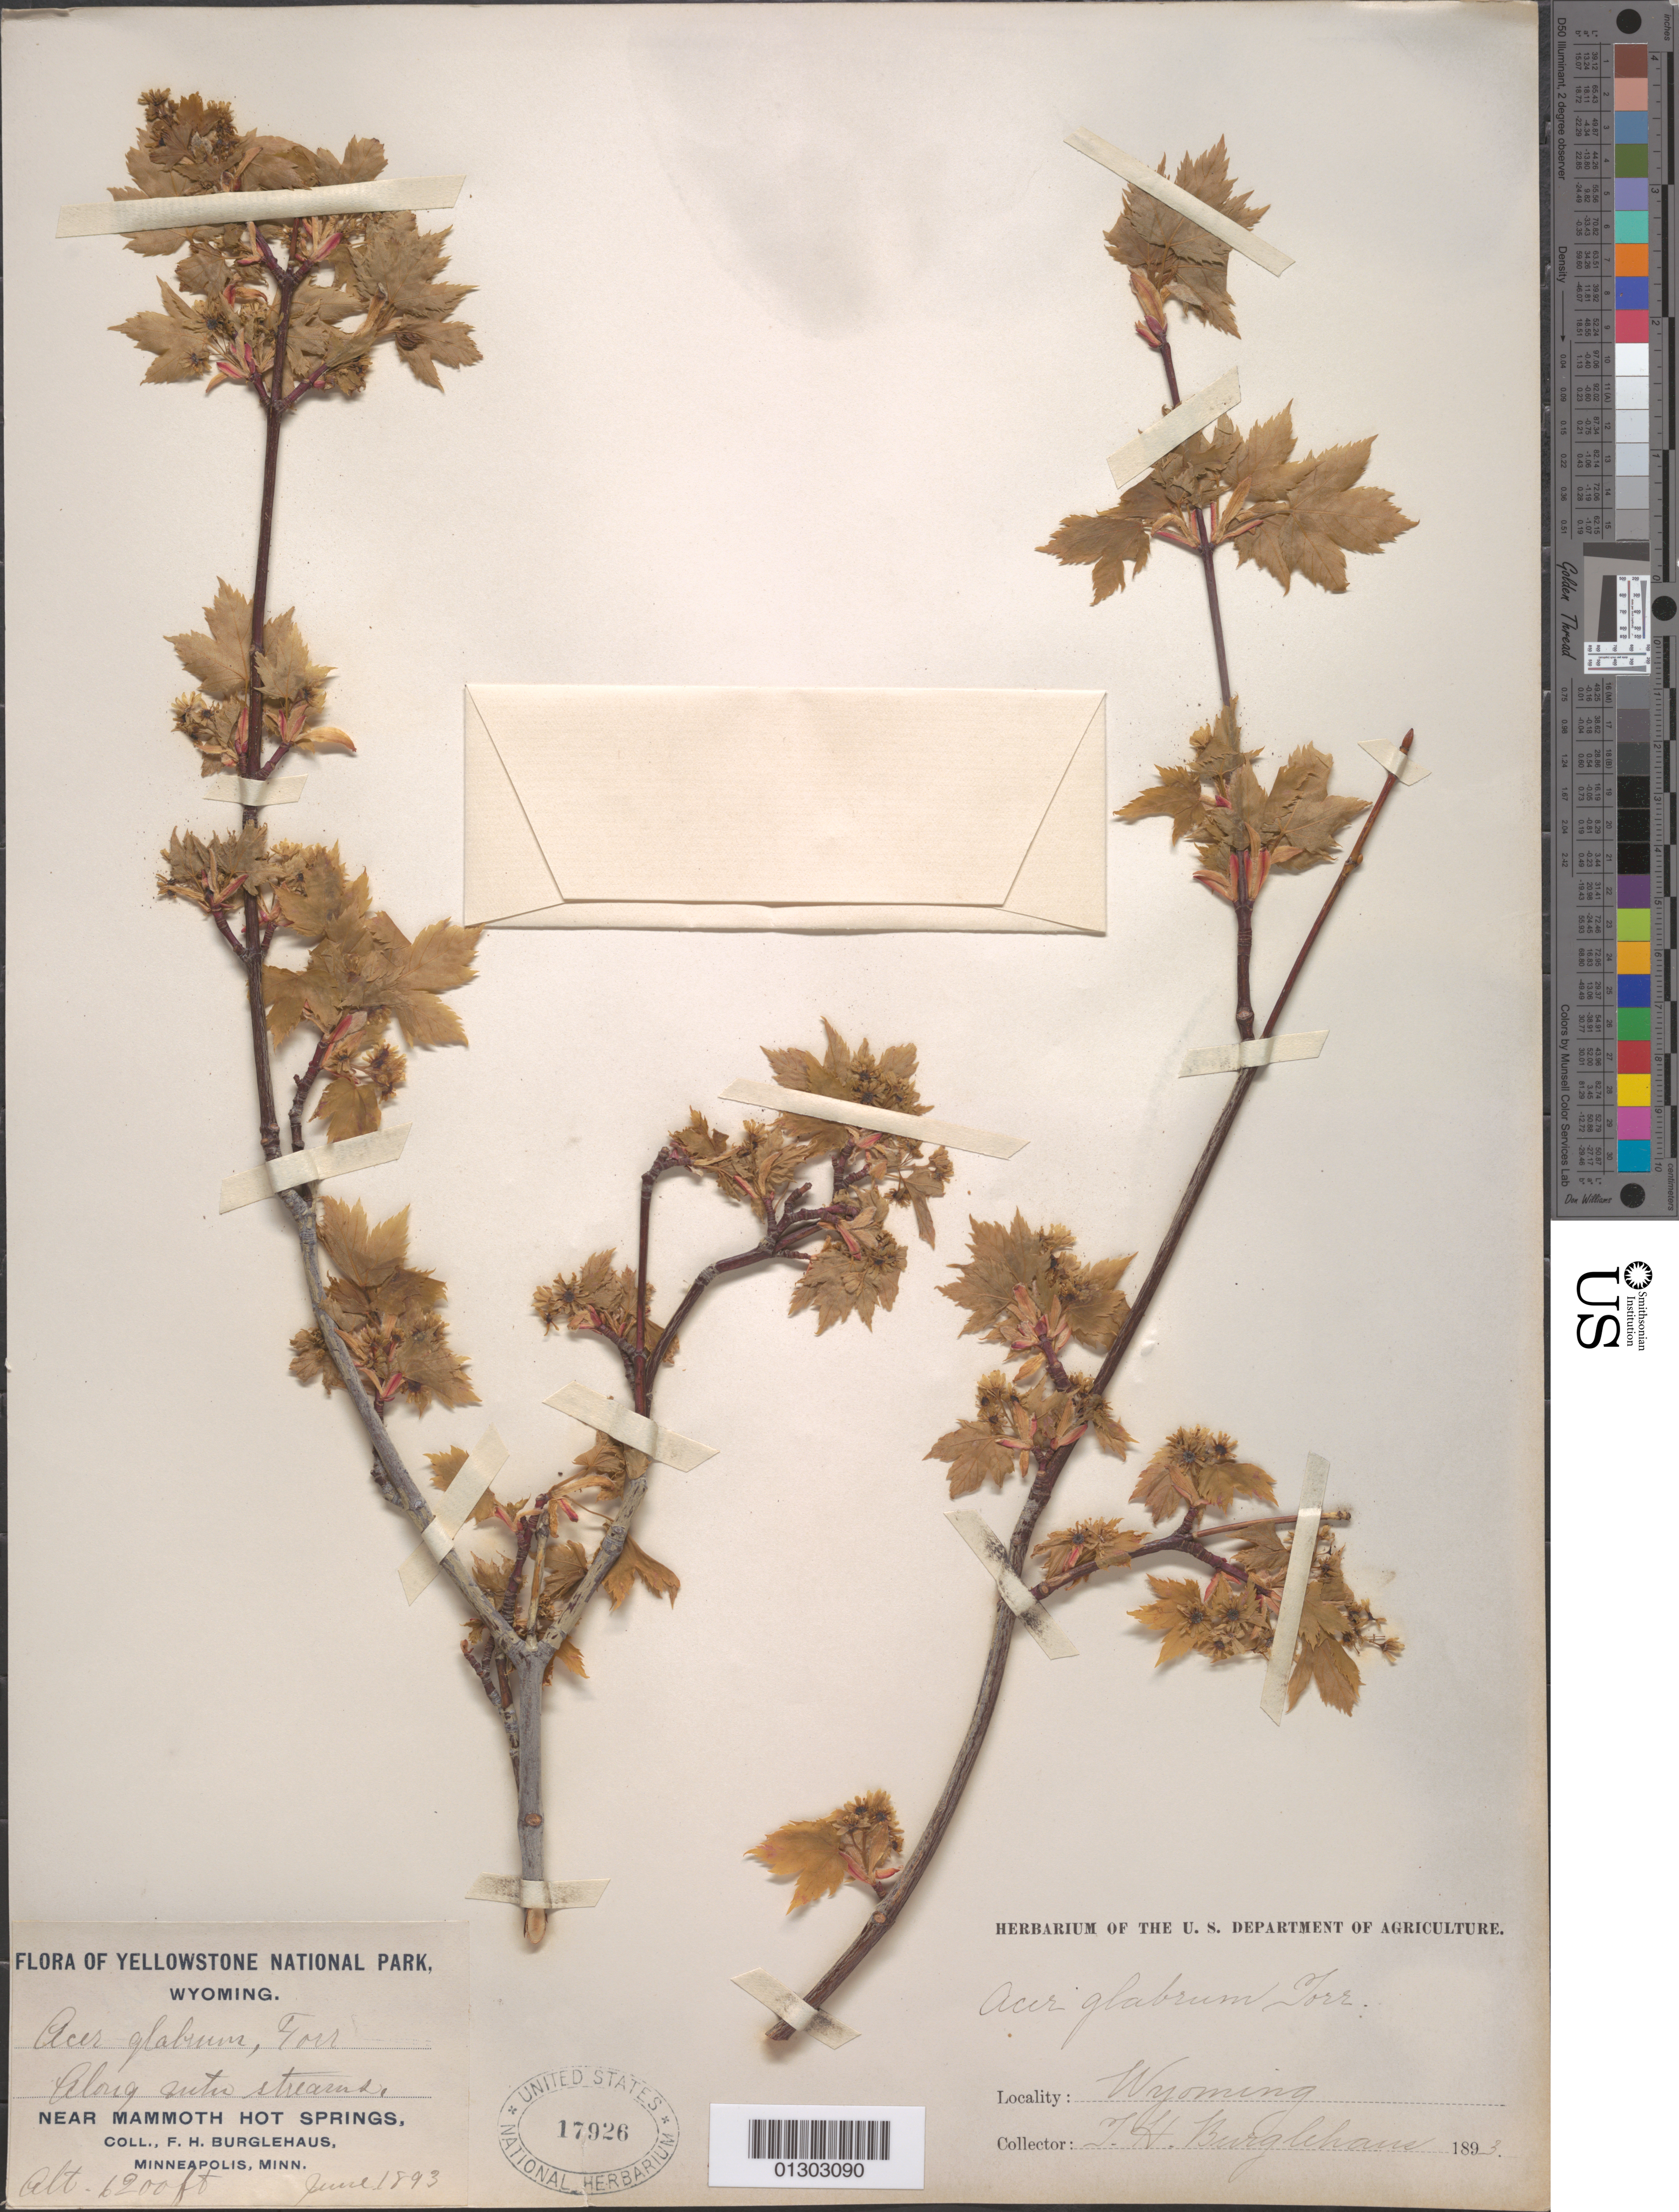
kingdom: Plantae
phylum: Tracheophyta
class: Magnoliopsida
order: Sapindales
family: Sapindaceae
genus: Acer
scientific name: Acer glabrum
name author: Torr.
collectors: F. Burglehaus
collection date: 1893-06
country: United States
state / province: Wyoming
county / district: Park County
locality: Yellowstone National Park, near Mammoth Hot Springs.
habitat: Along outer streams.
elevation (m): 366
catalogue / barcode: US 17926